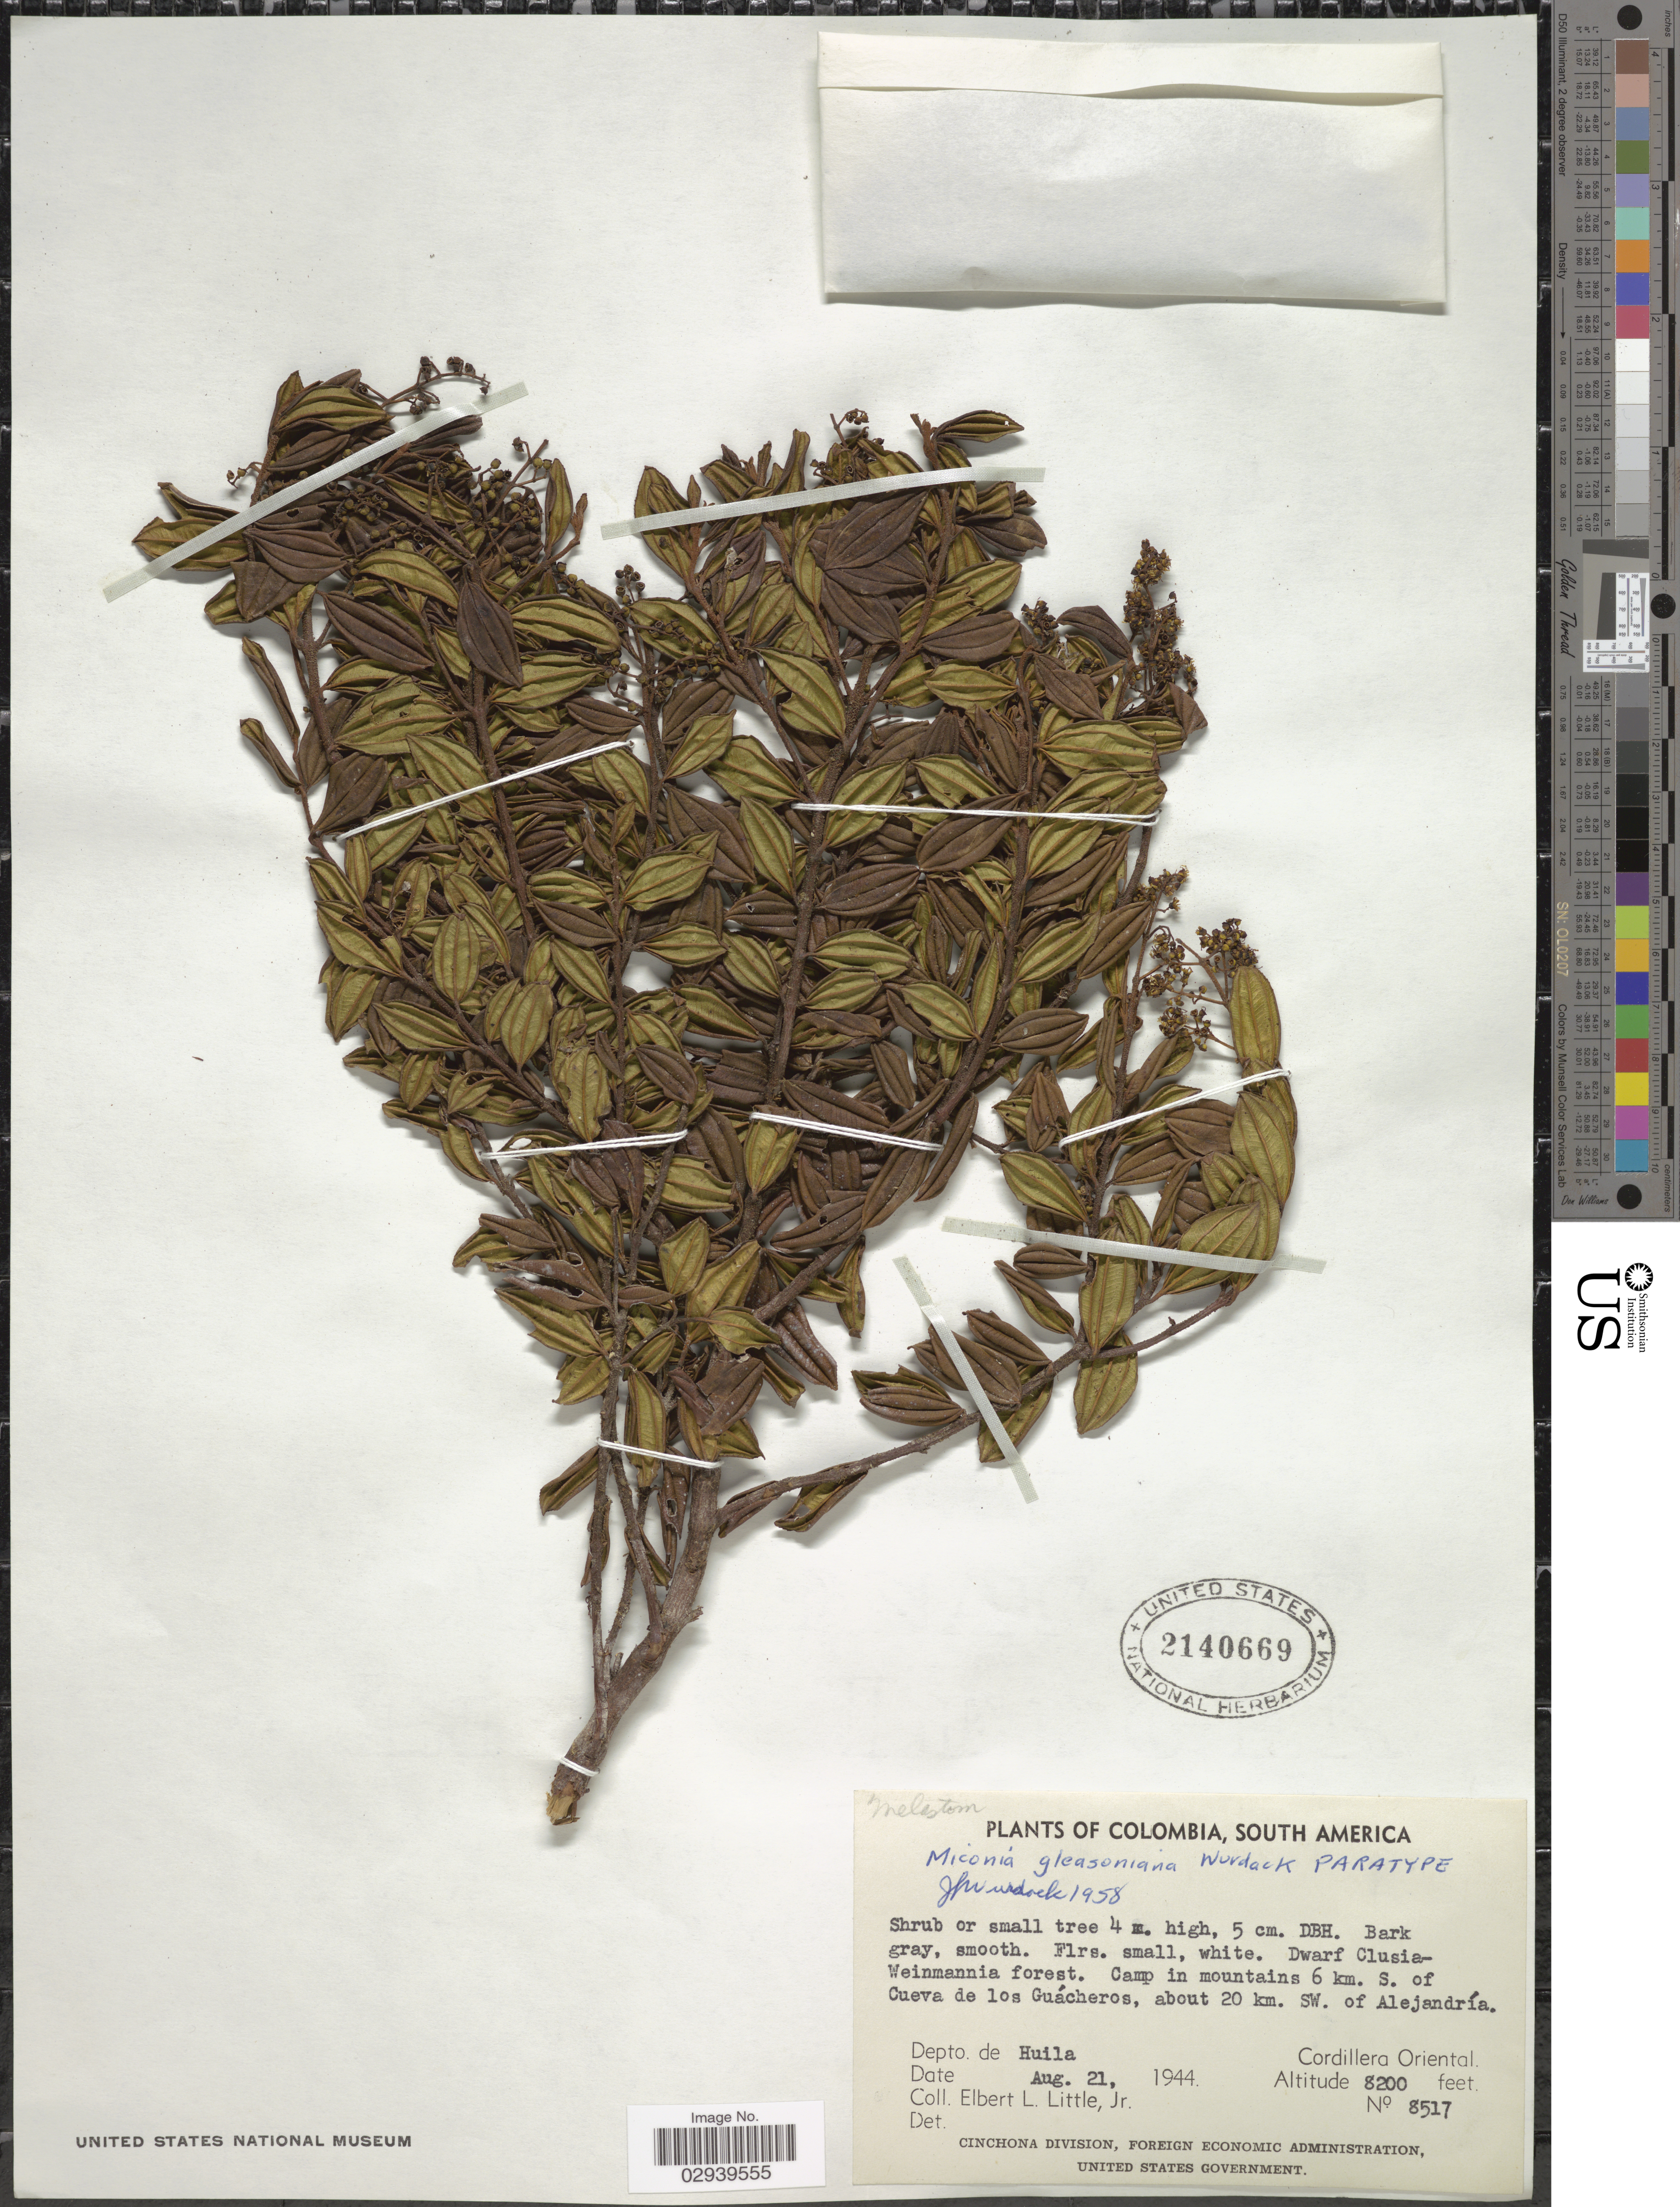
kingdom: Plantae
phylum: Tracheophyta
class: Magnoliopsida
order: Myrtales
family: Melastomataceae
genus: Miconia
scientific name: Miconia gleasoniana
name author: Wurdack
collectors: E. L. Little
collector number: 8517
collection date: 1944-08-21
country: Colombia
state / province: Huila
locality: Camp in mountains 6 km. S. of Cueva de los Guácheros, about 20 km. SW. of Alejandría, Depto. de Huila, Cordillera Oriental.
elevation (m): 2499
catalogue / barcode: US 2140669